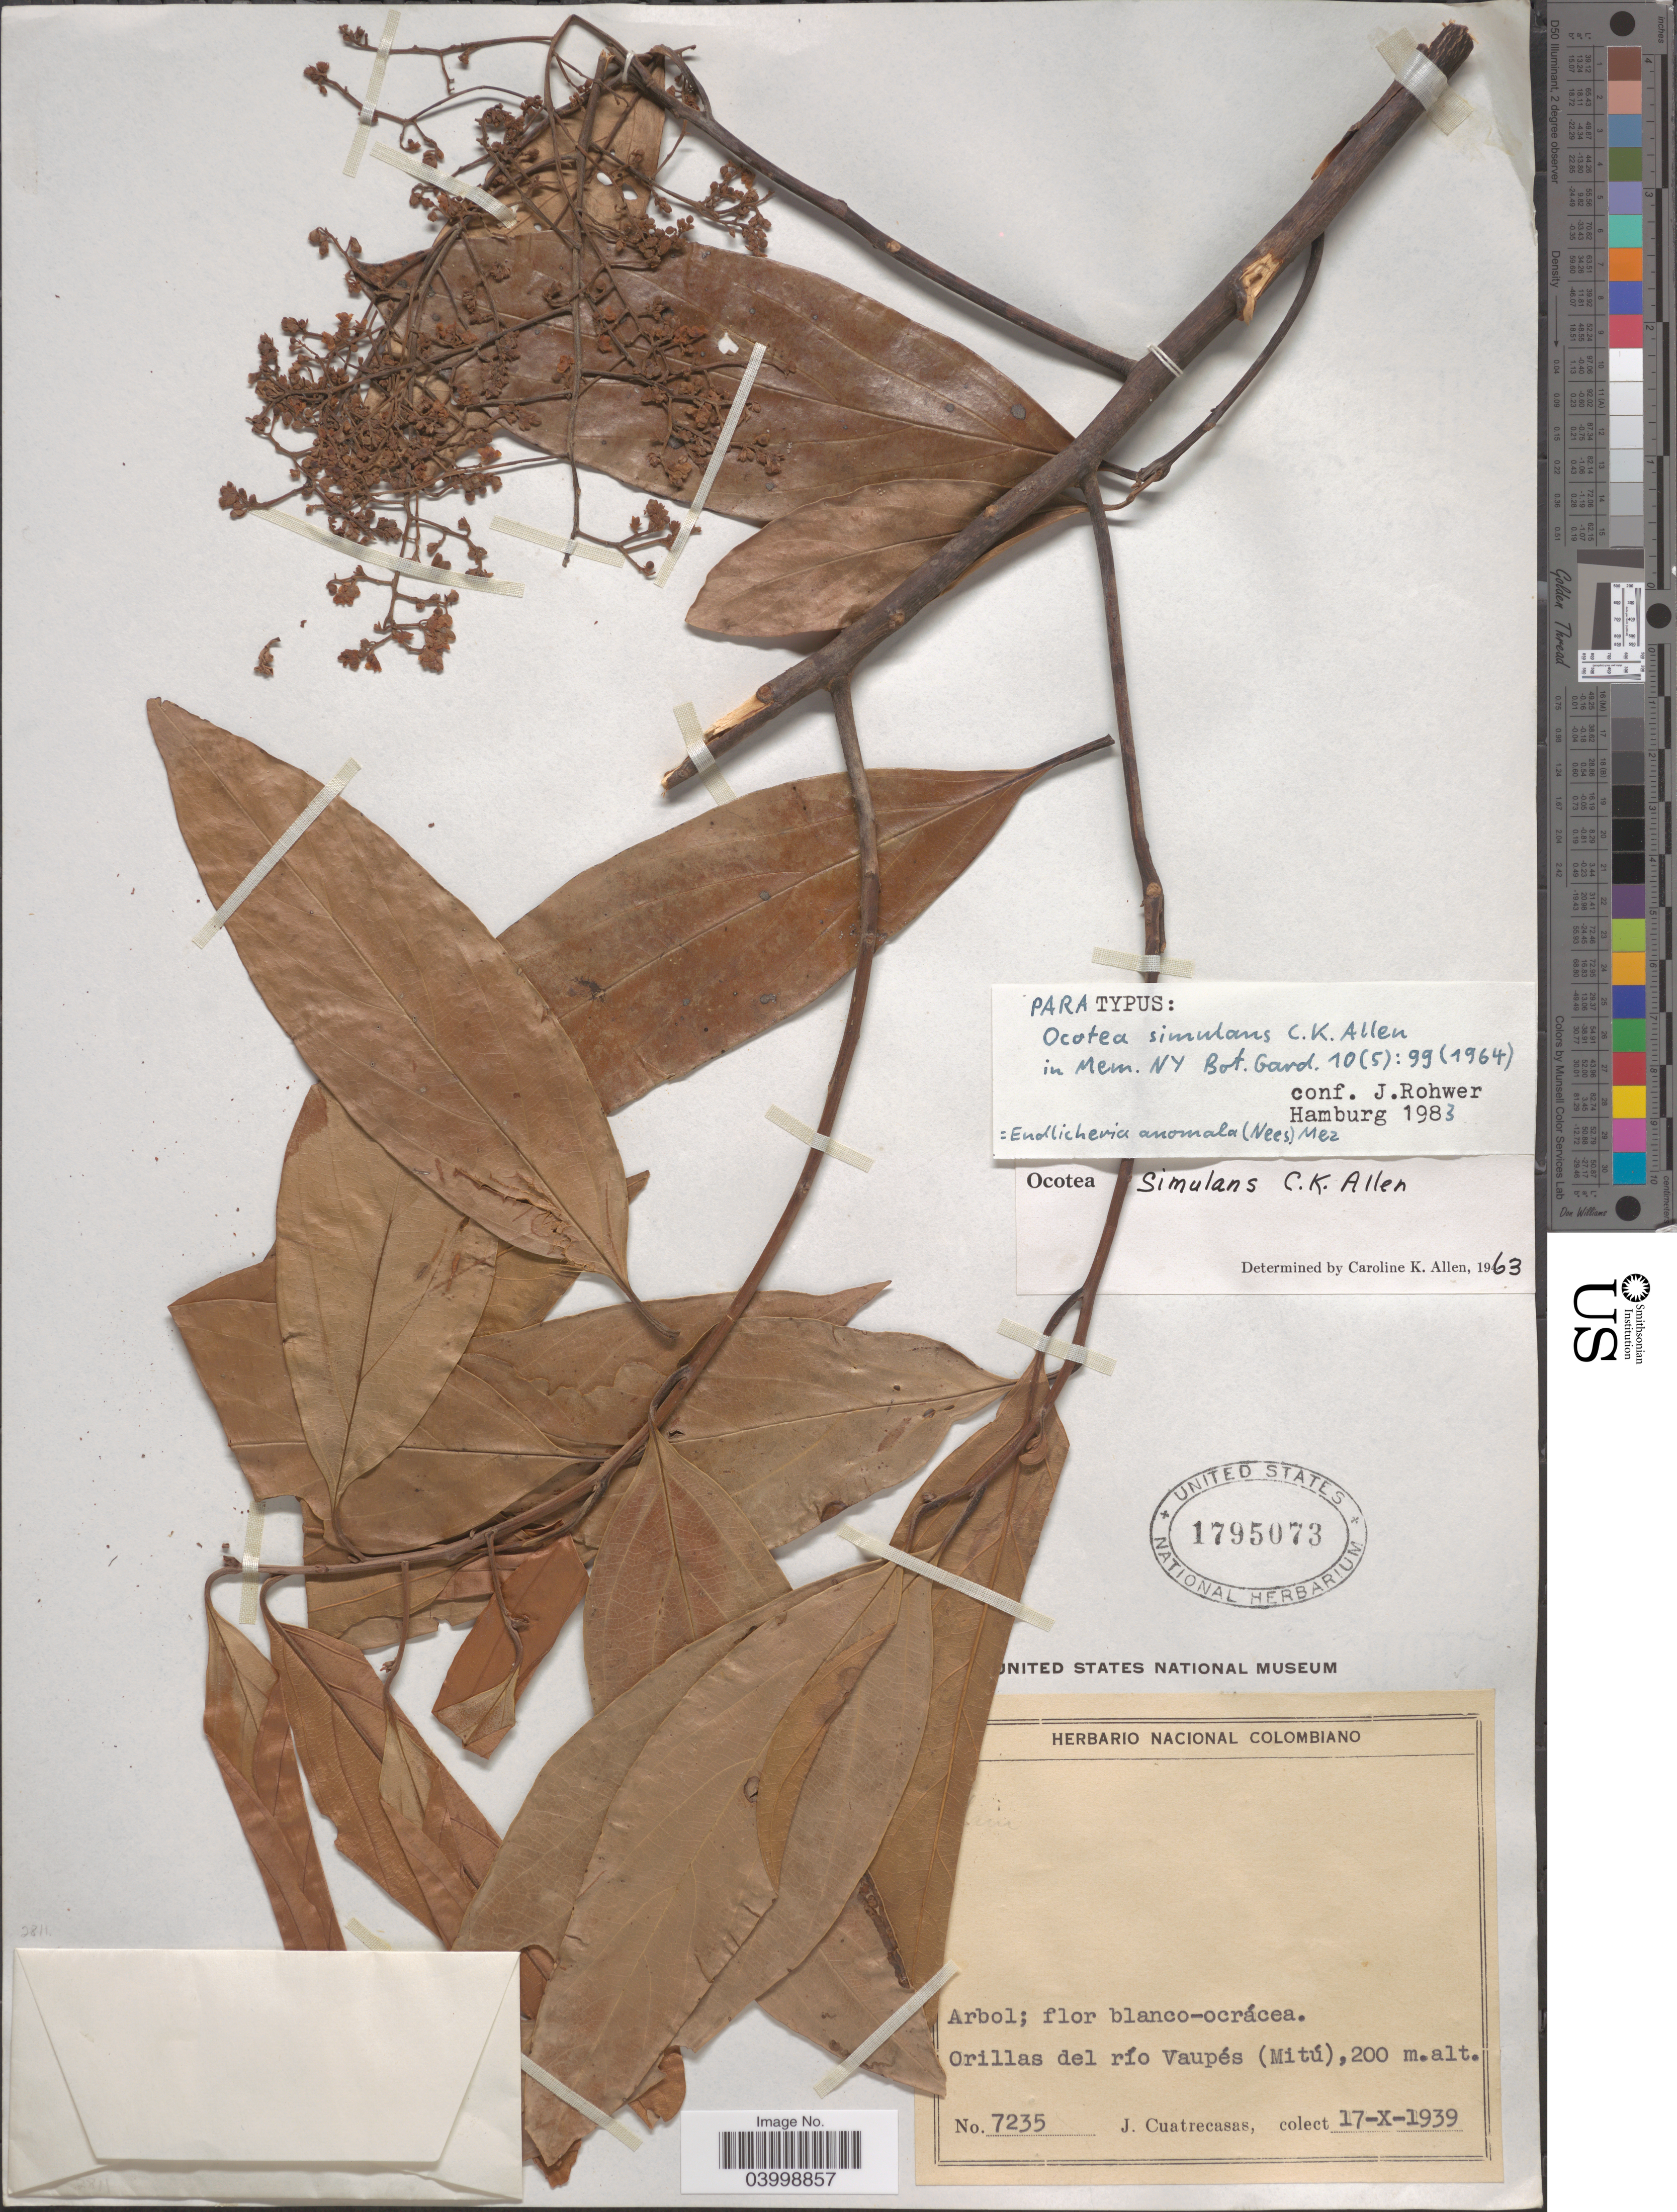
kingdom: Plantae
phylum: Tracheophyta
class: Magnoliopsida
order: Laurales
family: Lauraceae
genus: Endlicheria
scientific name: Endlicheria anomala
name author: Nees ex Meisn.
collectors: J. Cuatrecasas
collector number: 7235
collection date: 1939-10-17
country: Colombia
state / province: Vaupés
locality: Orillas del río Vaupés (Mitú).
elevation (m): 200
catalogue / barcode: US 1795073